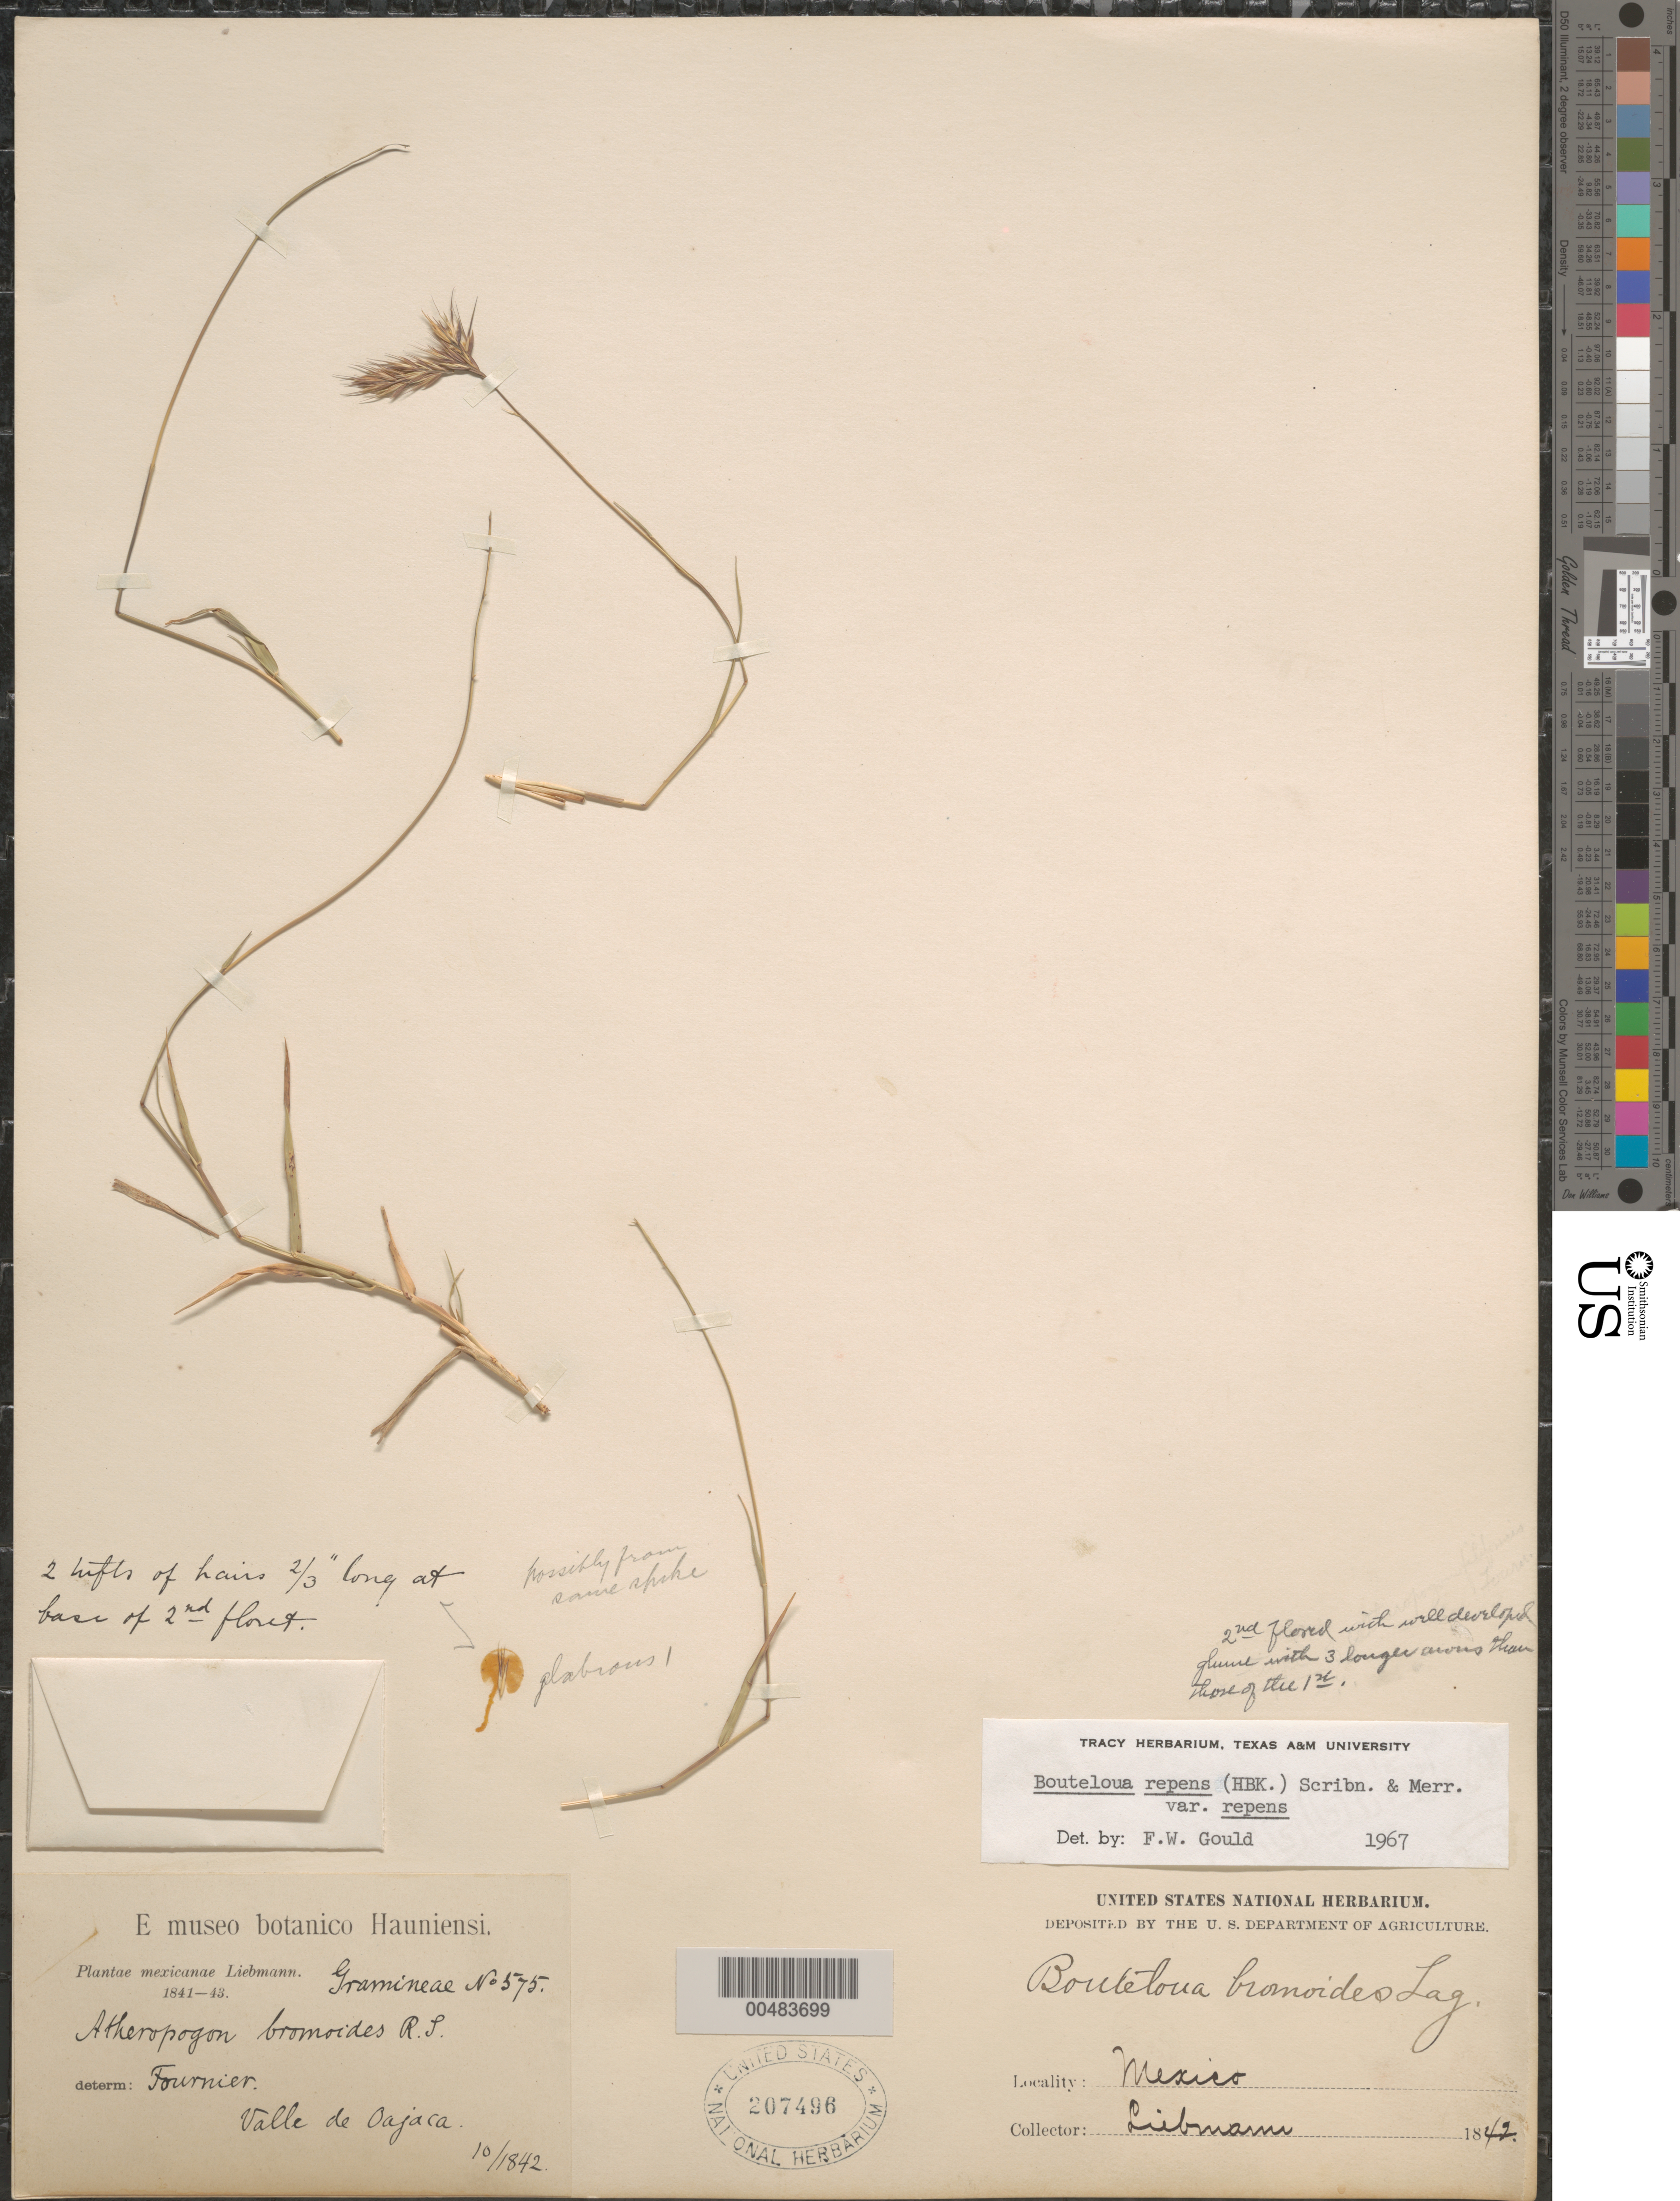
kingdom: Plantae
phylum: Tracheophyta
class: Liliopsida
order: Poales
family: Poaceae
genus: Bouteloua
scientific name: Bouteloua repens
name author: (Kunth) Scribn. & Merr.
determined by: Gould, F. W.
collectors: F. M. Liebmann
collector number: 575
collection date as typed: Oct 1942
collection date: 1942-10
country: Mexico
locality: Valle de Oajaca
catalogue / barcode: US 207496